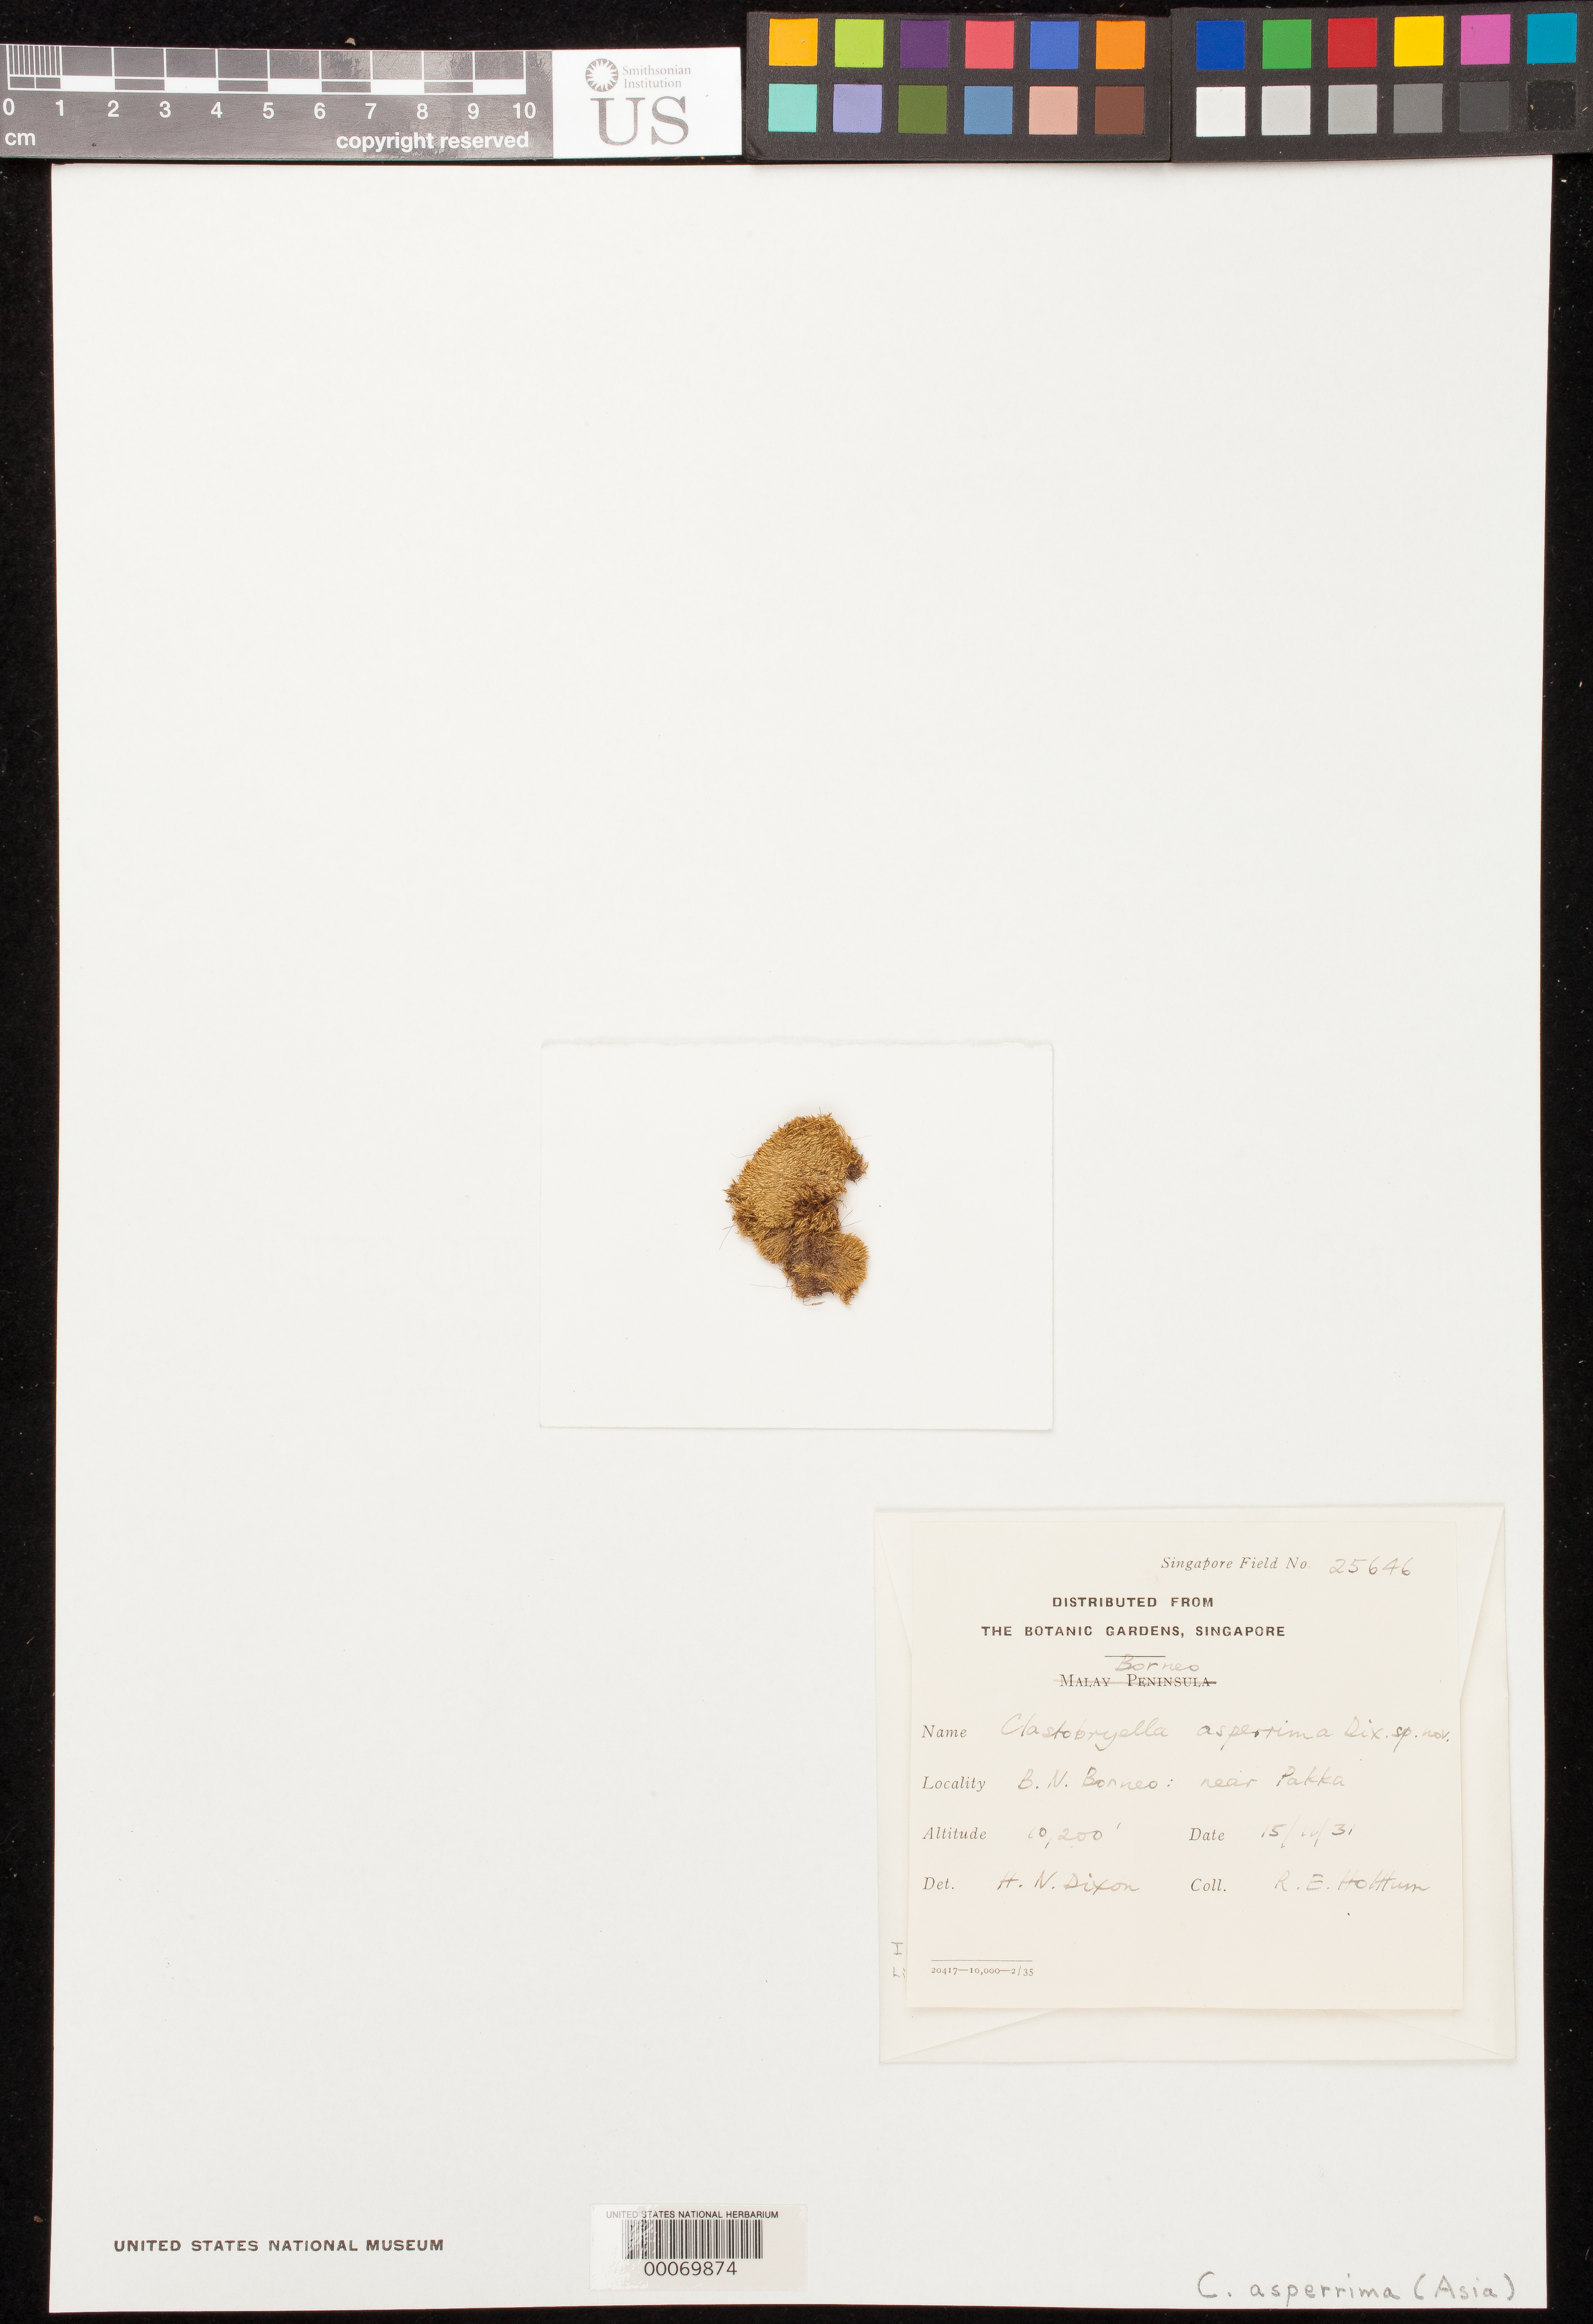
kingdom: Plantae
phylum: Bryophyta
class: Bryopsida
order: Hypnales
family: Pylaisiadelphaceae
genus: Clastobryella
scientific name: Clastobryella asperrima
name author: Dixon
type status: Isotype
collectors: R. E. Holttum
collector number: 25646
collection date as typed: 15 Dec 1931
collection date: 1931-12-15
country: Malaysia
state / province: Sabah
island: Borneo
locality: Near Pakka; alt. 10,200 ft.